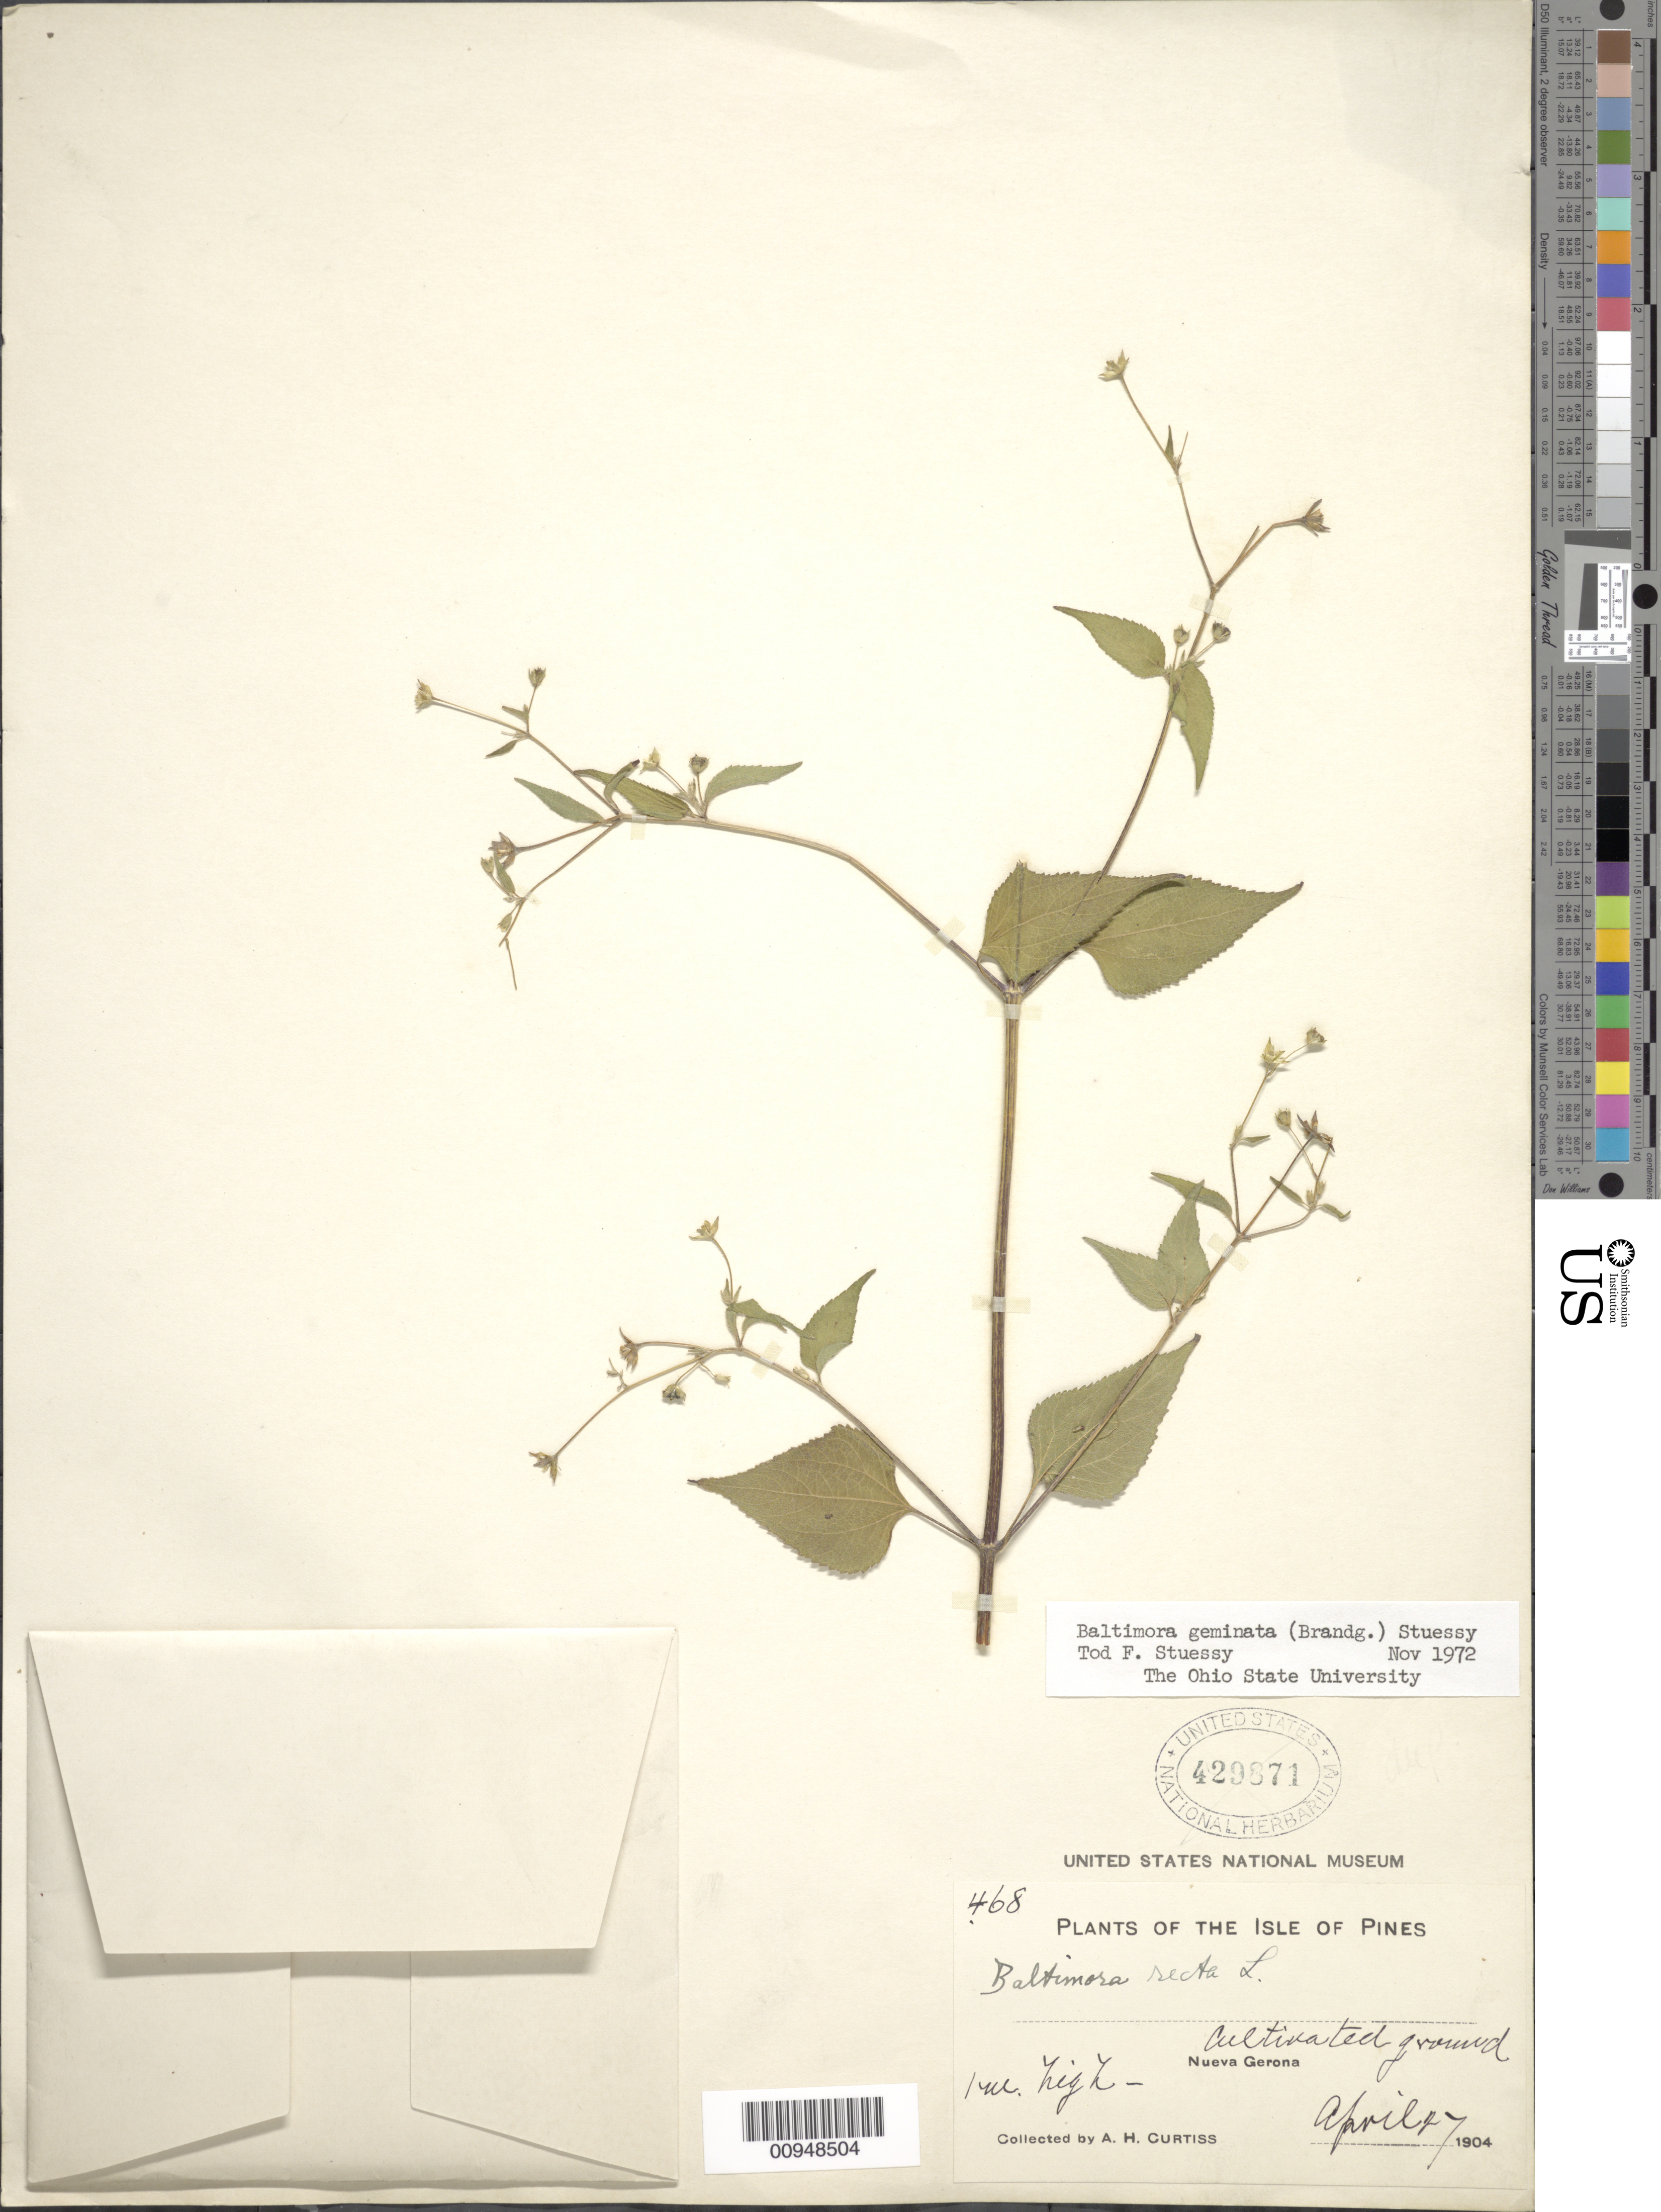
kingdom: Plantae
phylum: Tracheophyta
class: Magnoliopsida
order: Asterales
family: Asteraceae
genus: Baltimora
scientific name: Baltimora geminata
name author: (Brandegee) Stuessy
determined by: Stuessy, T. F.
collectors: A. H. Curtiss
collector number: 468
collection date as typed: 27 Apr 1904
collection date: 1904-04-27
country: Cuba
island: Isla de la Juventud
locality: Nueva Gerona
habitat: Cultivated ground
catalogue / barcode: US 429871